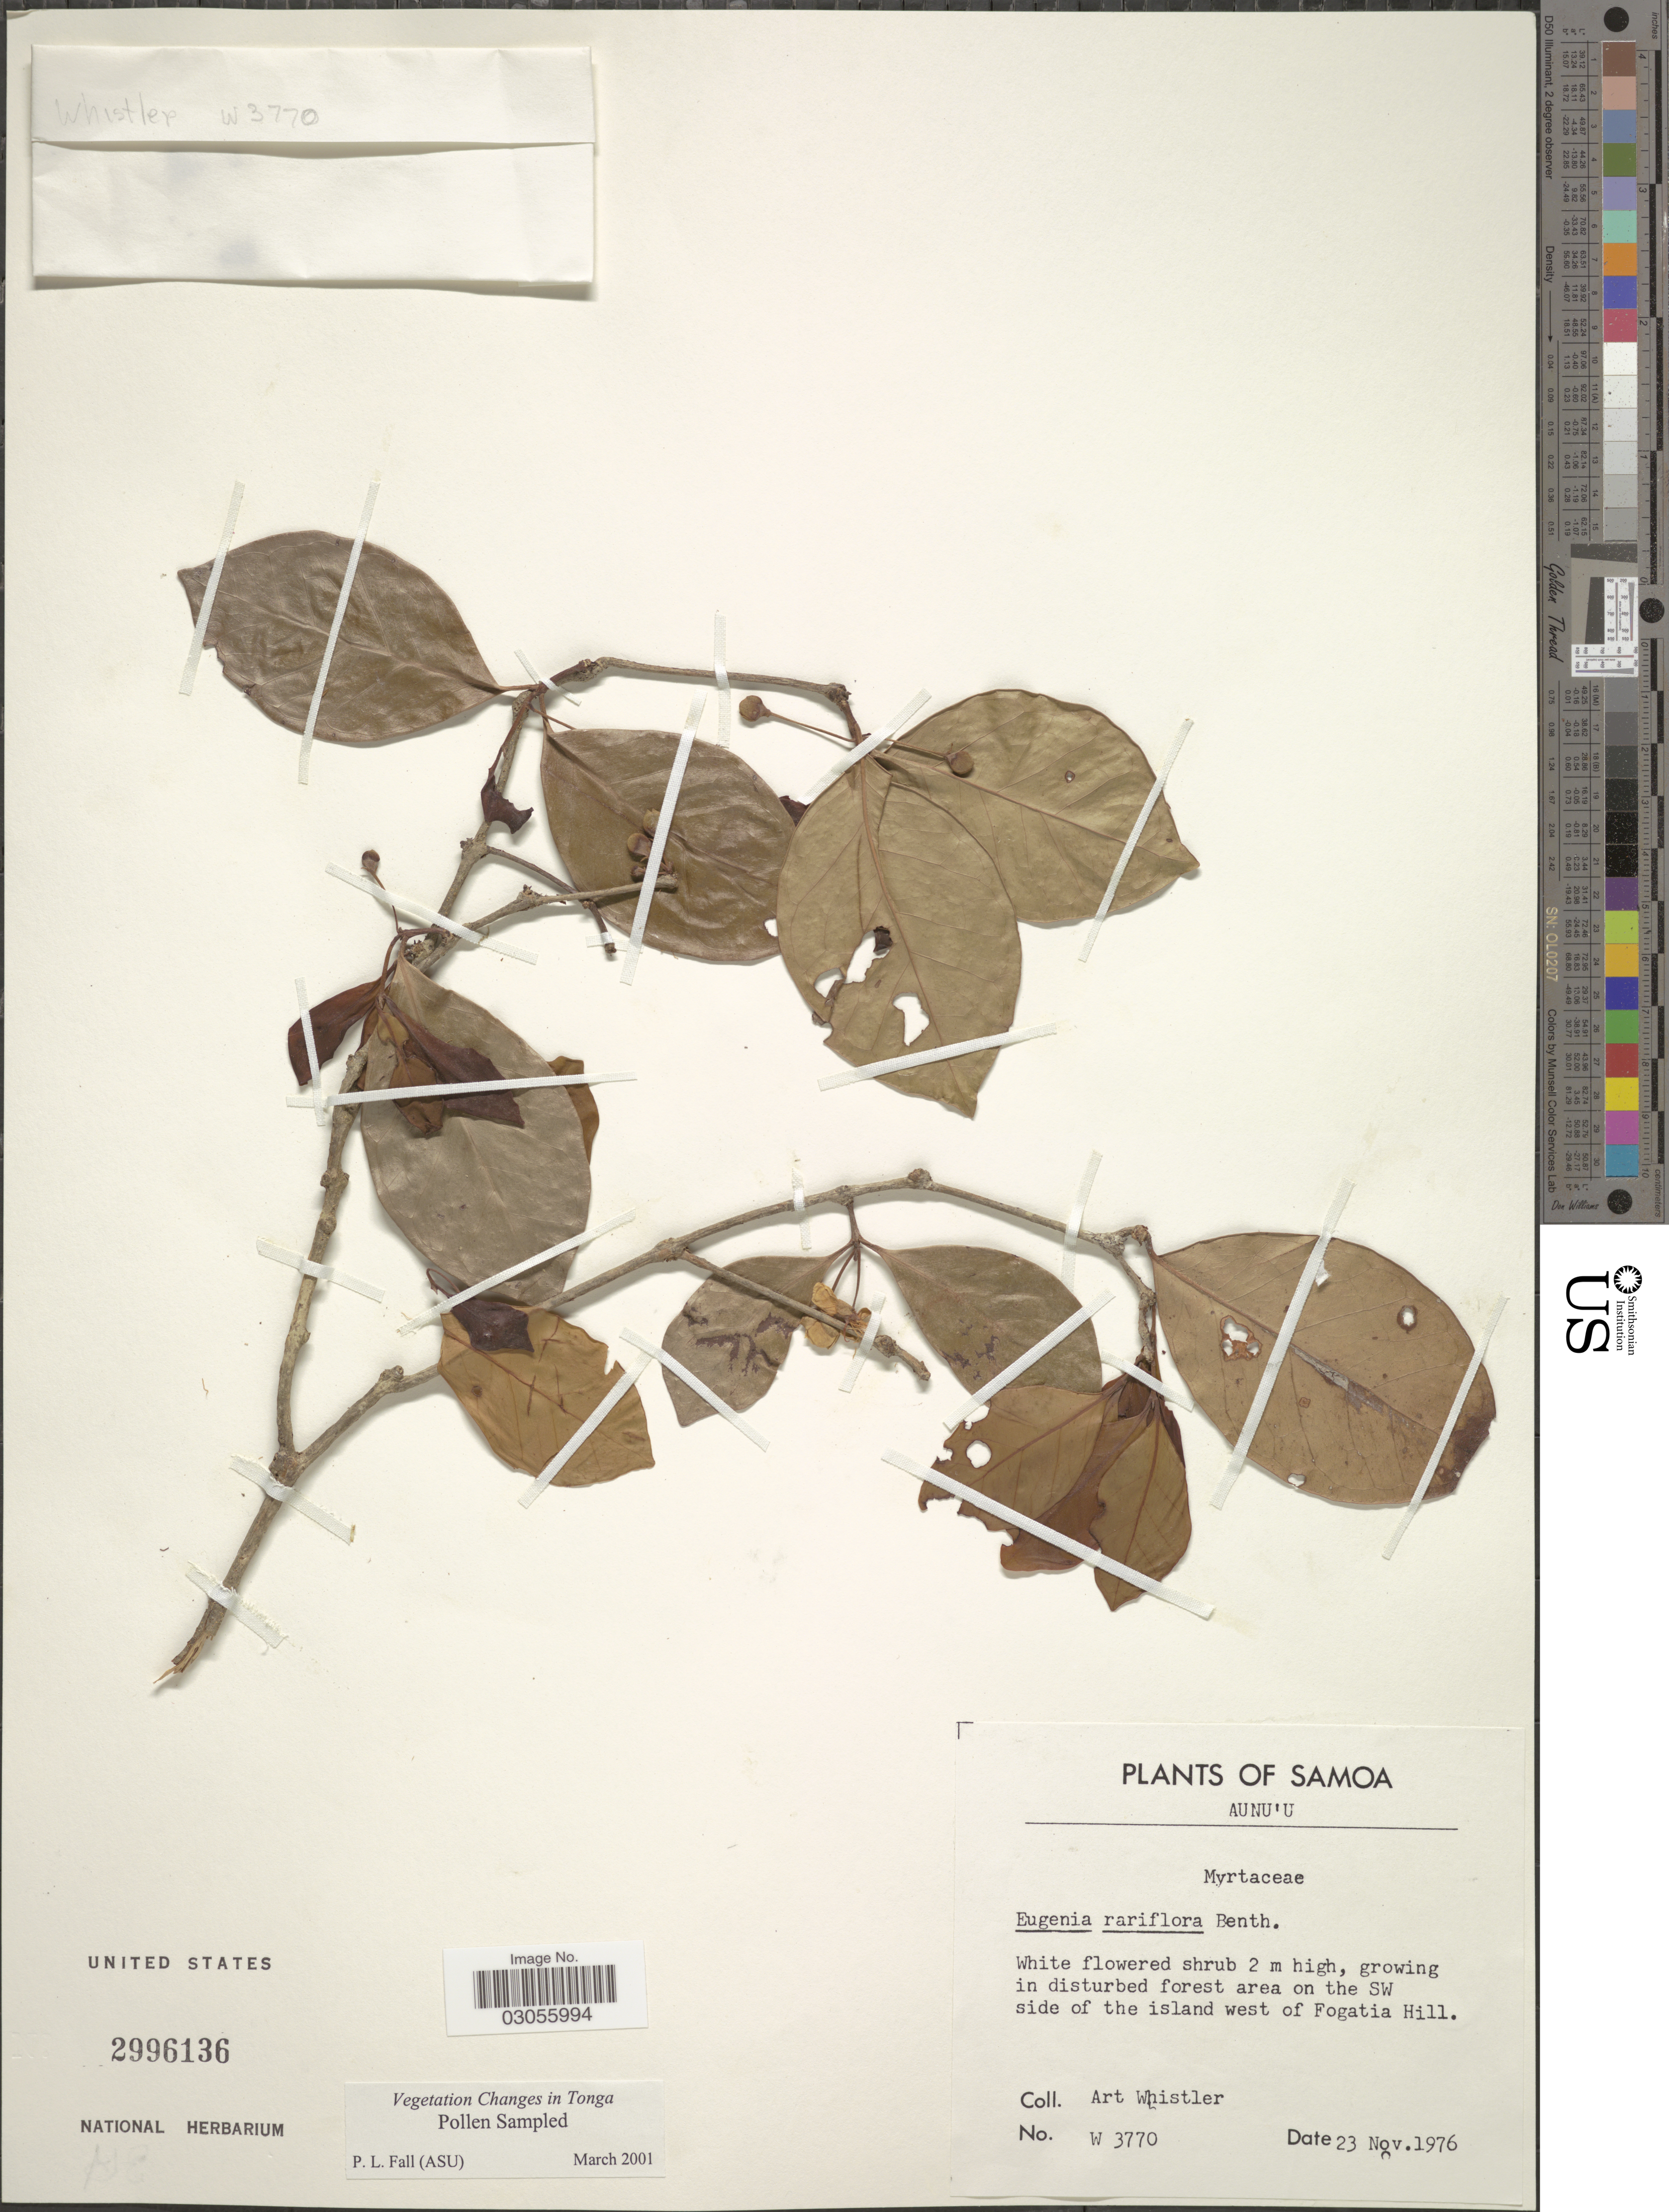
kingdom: Plantae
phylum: Tracheophyta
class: Magnoliopsida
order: Myrtales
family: Myrtaceae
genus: Eugenia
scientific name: Eugenia reinwardtiana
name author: (Blume) DC.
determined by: Strong, Mark T., (BOT), Smithsonian Institution - National Museum of Natural History (UNITED STATES)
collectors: A. Whistler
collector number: W 3770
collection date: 1976-11-23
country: American Samoa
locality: Samoa. Aunu'u. Growing in disturbed forest area on the SE side of the island west of Fogatia Hill.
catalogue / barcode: US 2996136